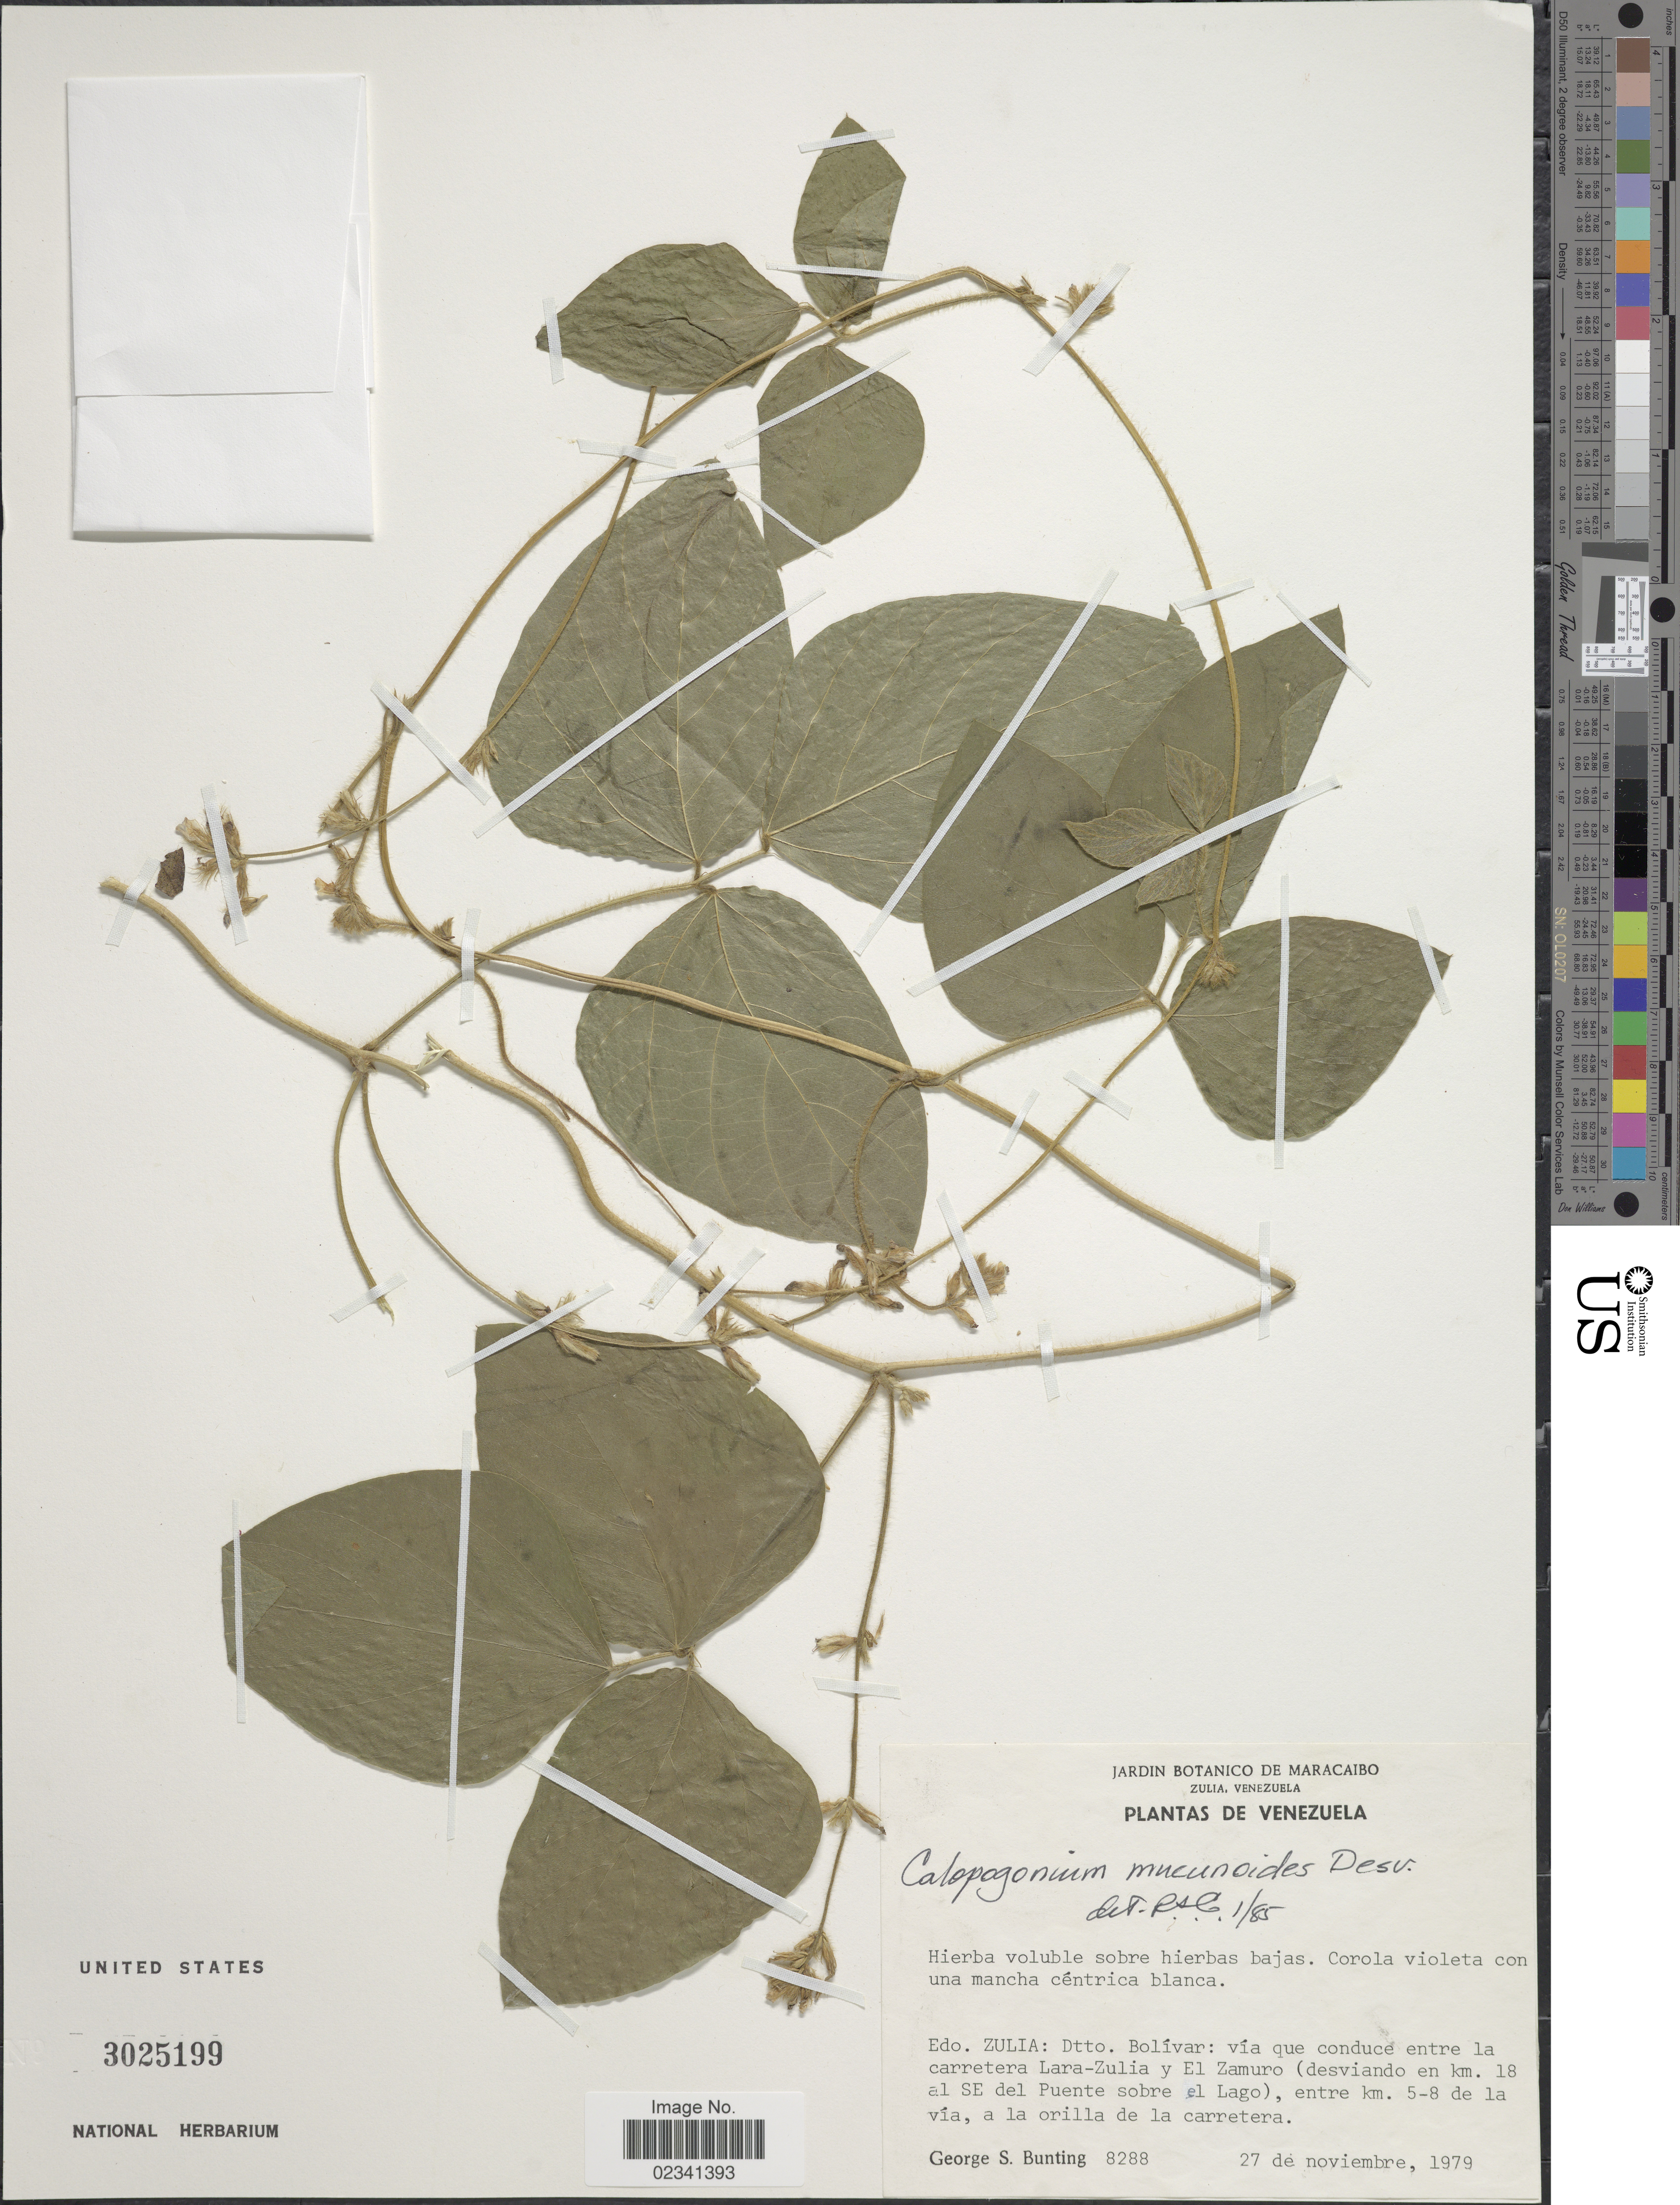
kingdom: Plantae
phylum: Tracheophyta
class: Magnoliopsida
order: Fabales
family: Fabaceae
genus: Calopogonium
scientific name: Calopogonium mucunoides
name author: Desv.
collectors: G. S. Bunting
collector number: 8288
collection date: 1979-11-27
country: Venezuela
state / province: Zulia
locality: Dtto. Bolivar: via que conduce entre la carretera Lara-Zulia y El Zamuro (desviando en km. 18 al SE del Puente sobre el Lago), entre km. 5-8 de la via, a la orilla de la carretera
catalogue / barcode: US 3025199